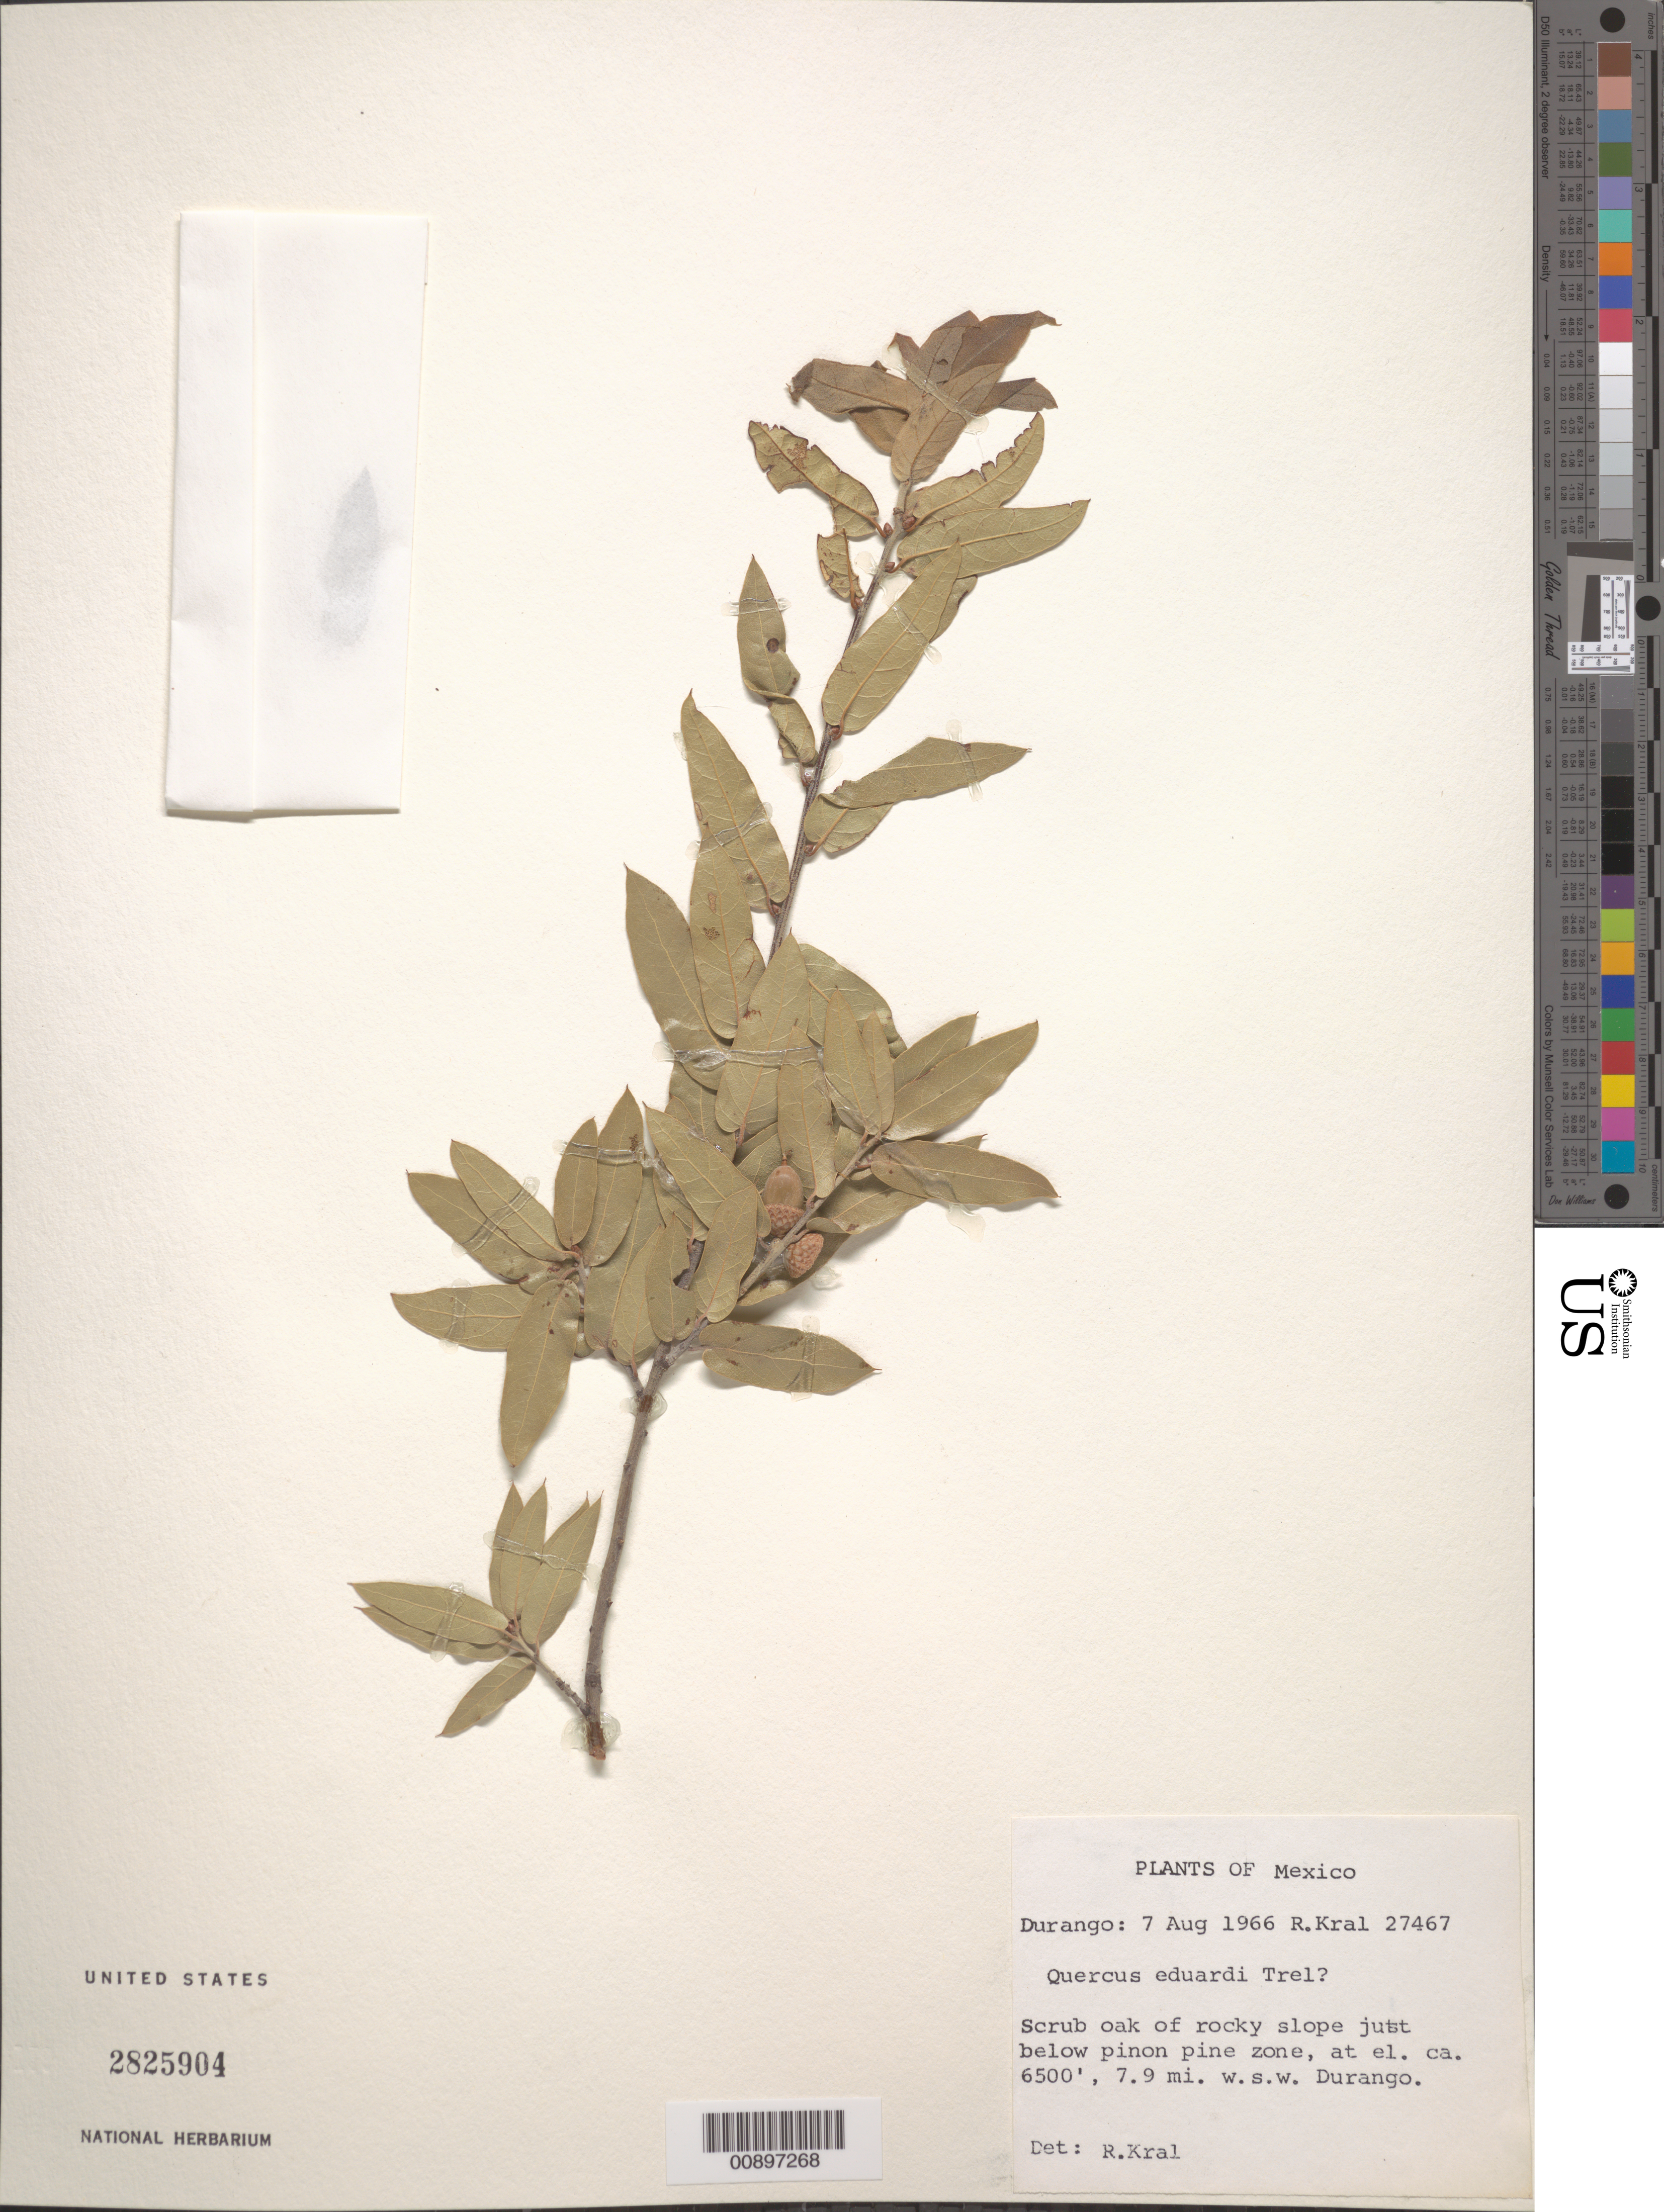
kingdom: Plantae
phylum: Tracheophyta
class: Magnoliopsida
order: Fagales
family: Fagaceae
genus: Quercus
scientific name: Quercus eduardii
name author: Trel.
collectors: R. Kral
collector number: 27467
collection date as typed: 07 Aug 1966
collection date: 1966-08-07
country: Mexico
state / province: Durango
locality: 7.9 mi. W.S.W. Durango.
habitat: Rocky slope just below pinon zone.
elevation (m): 1981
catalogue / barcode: US 2825904